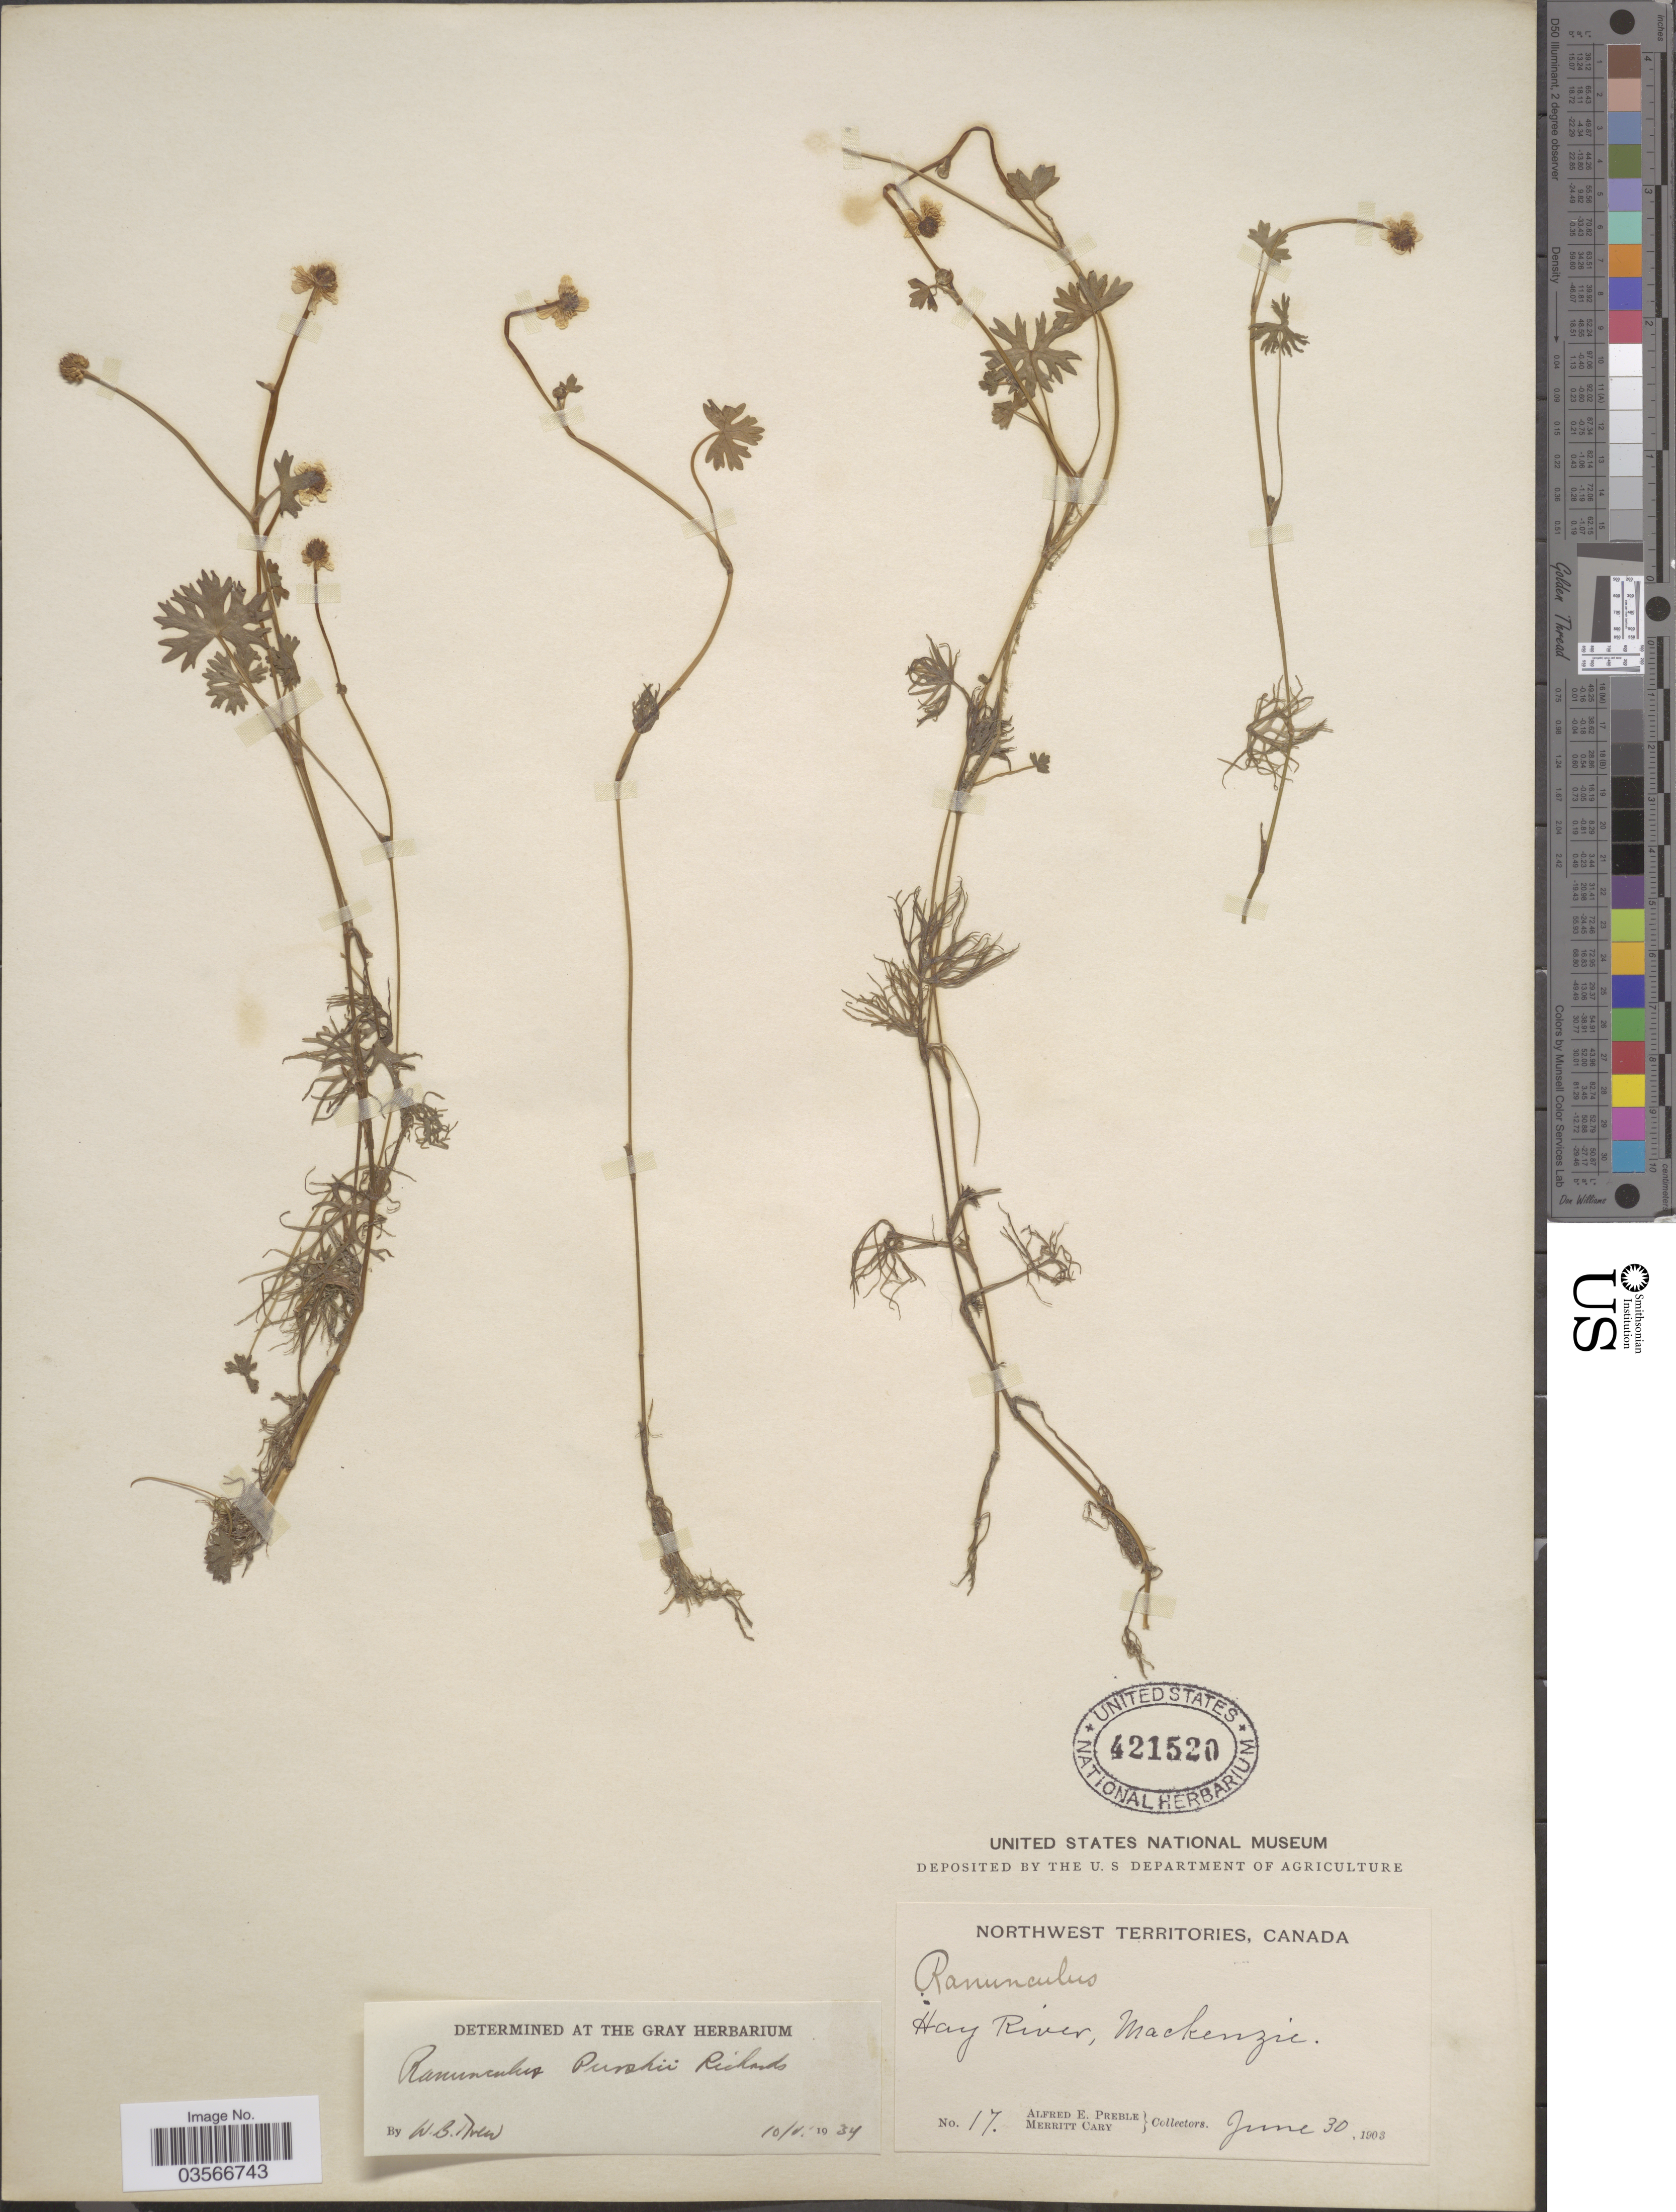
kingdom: Plantae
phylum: Tracheophyta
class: Magnoliopsida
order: Ranunculales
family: Ranunculaceae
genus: Ranunculus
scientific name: Ranunculus gmelinii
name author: DC.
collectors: A. Preble & M. Cary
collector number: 17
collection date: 1903-06-30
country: Canada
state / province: Northwest Territories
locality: Hay River, Mackenzie.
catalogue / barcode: US 421520